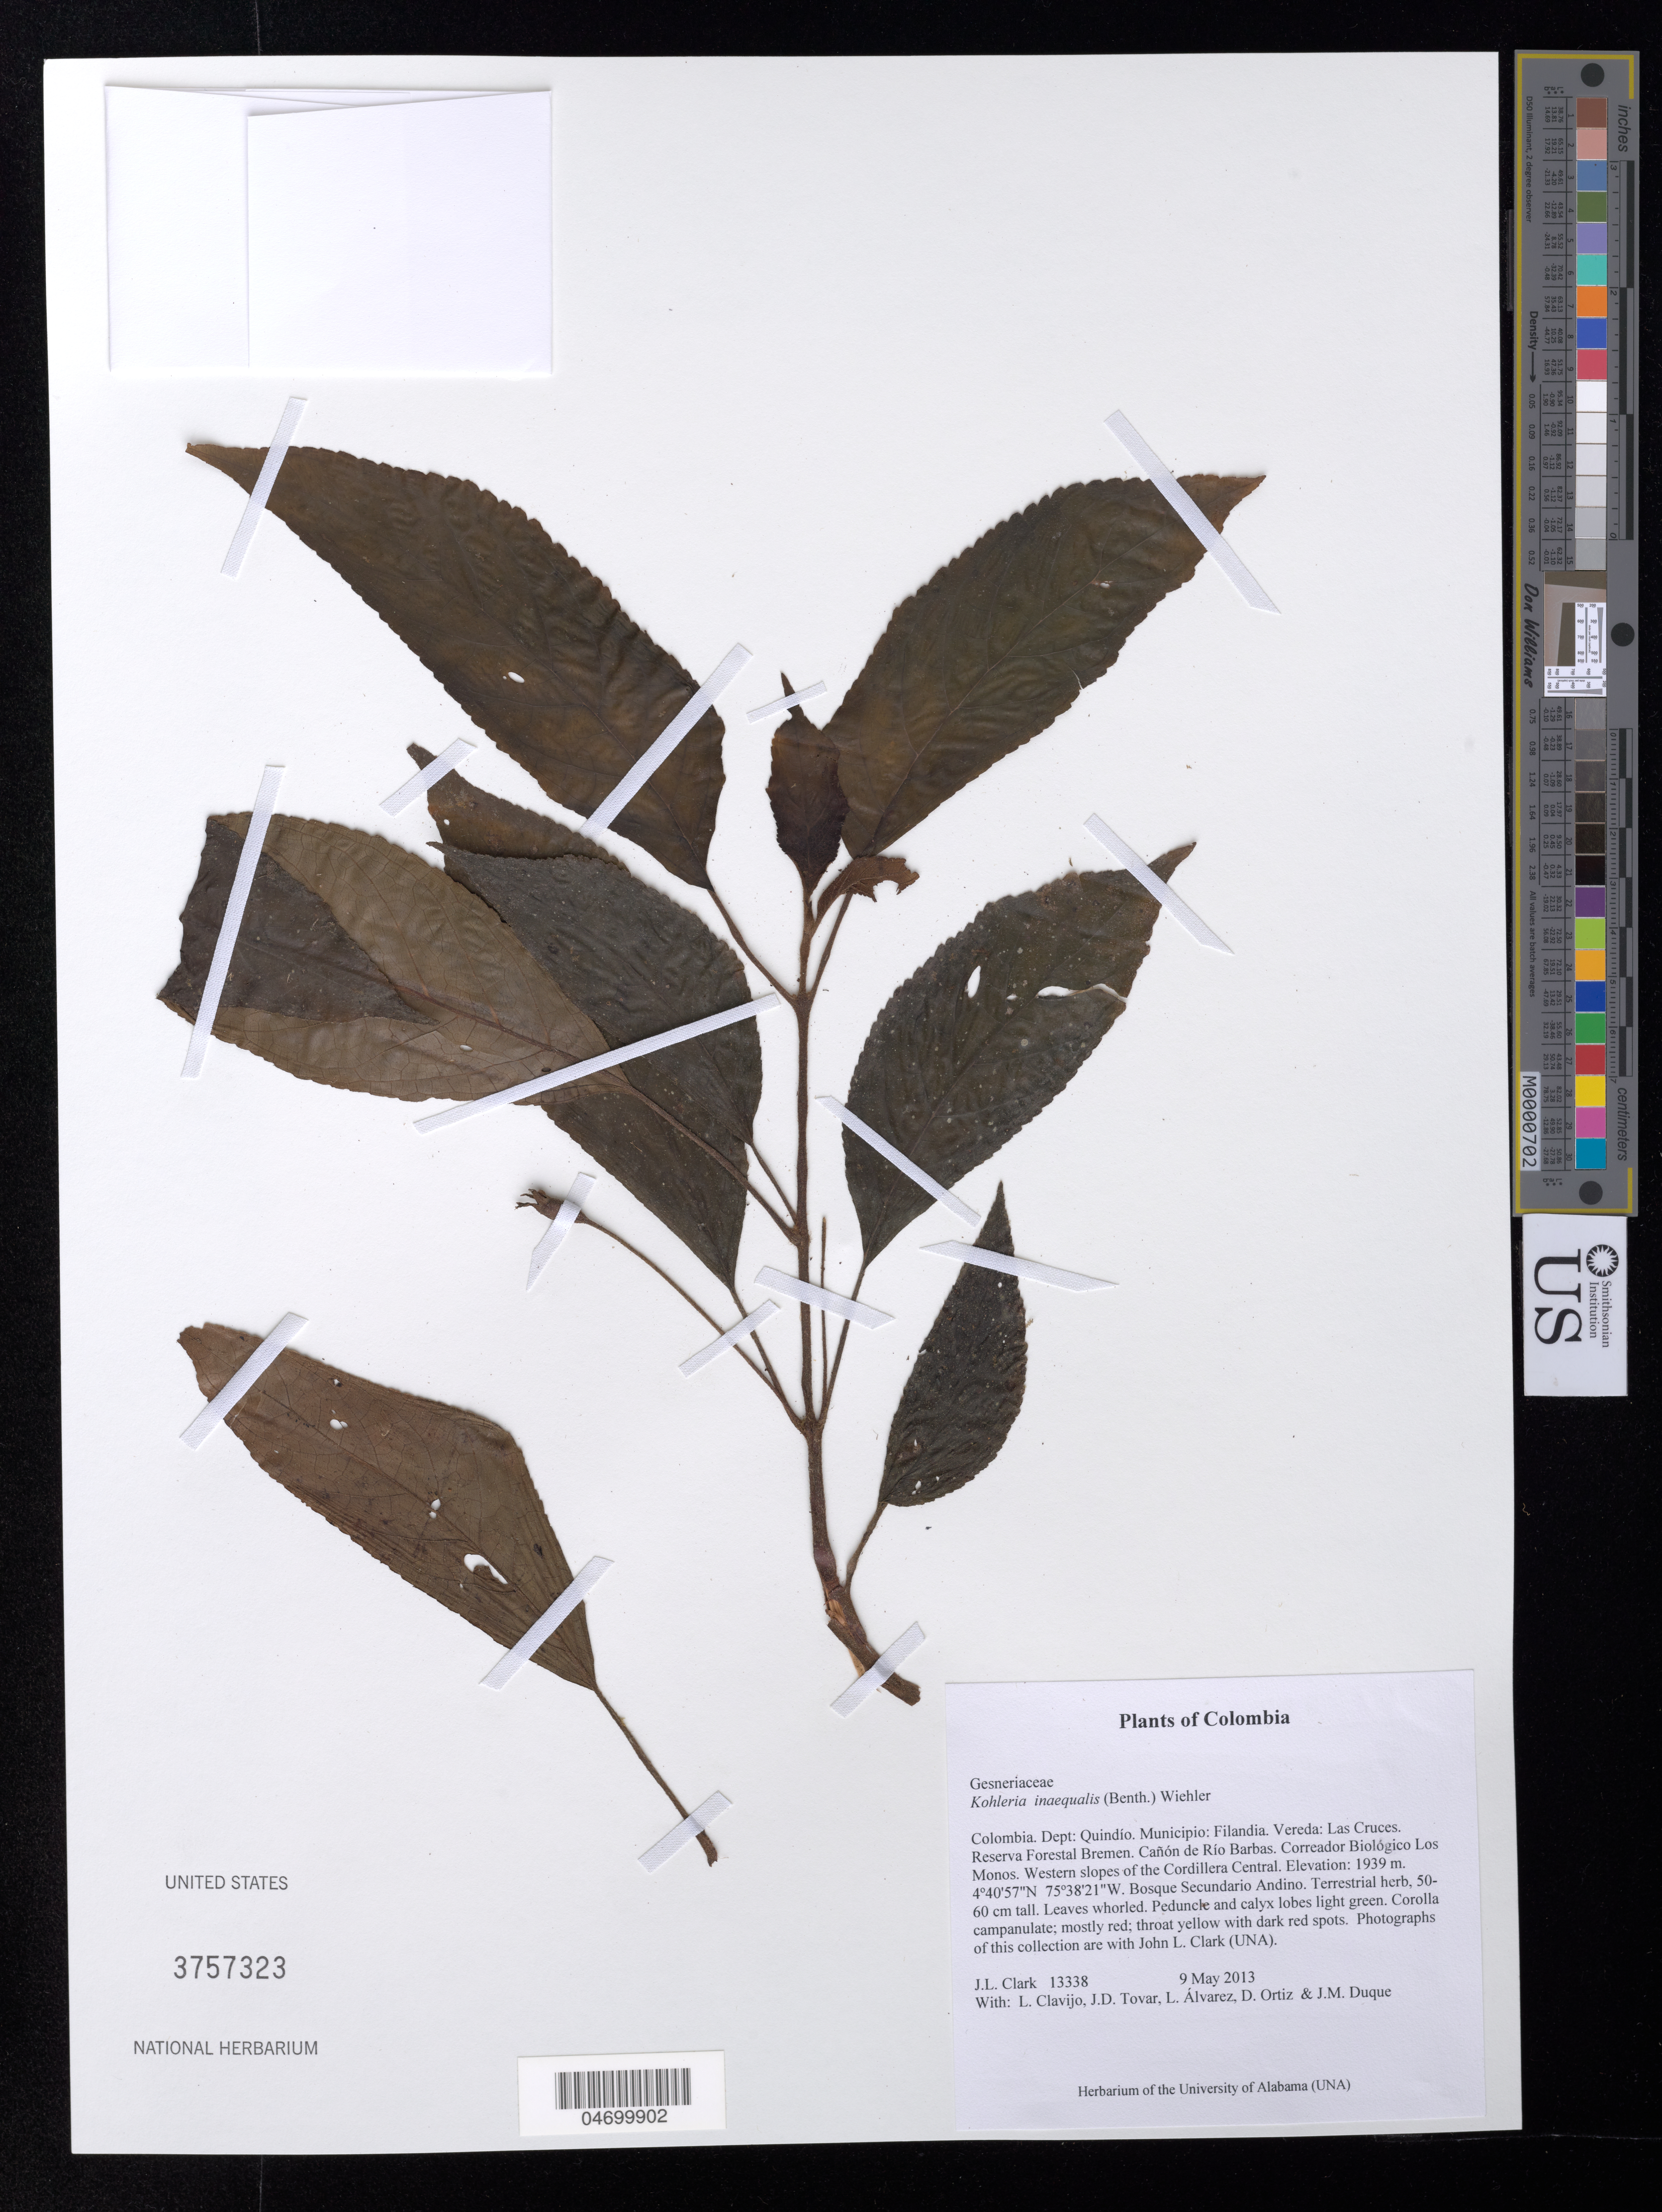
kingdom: Plantae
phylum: Tracheophyta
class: Magnoliopsida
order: Lamiales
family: Gesneriaceae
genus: Kohleria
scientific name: Kohleria inaequalis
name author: (Benth.) Wiehler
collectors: J. L. Clark, L. Clavijo, J. Tovar & L. Alvarez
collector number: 13338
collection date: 2013-05-09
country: Colombia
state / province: Quindío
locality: Dept: Quindio. Municipio: Filandia. Vereda: Las Cruces. Reserva Forestal Bremen. Cañón de Río Barbas. Correador Biológico Los Monos. Western slopes of the Cordillera Central.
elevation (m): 1939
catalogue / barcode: US 3757323